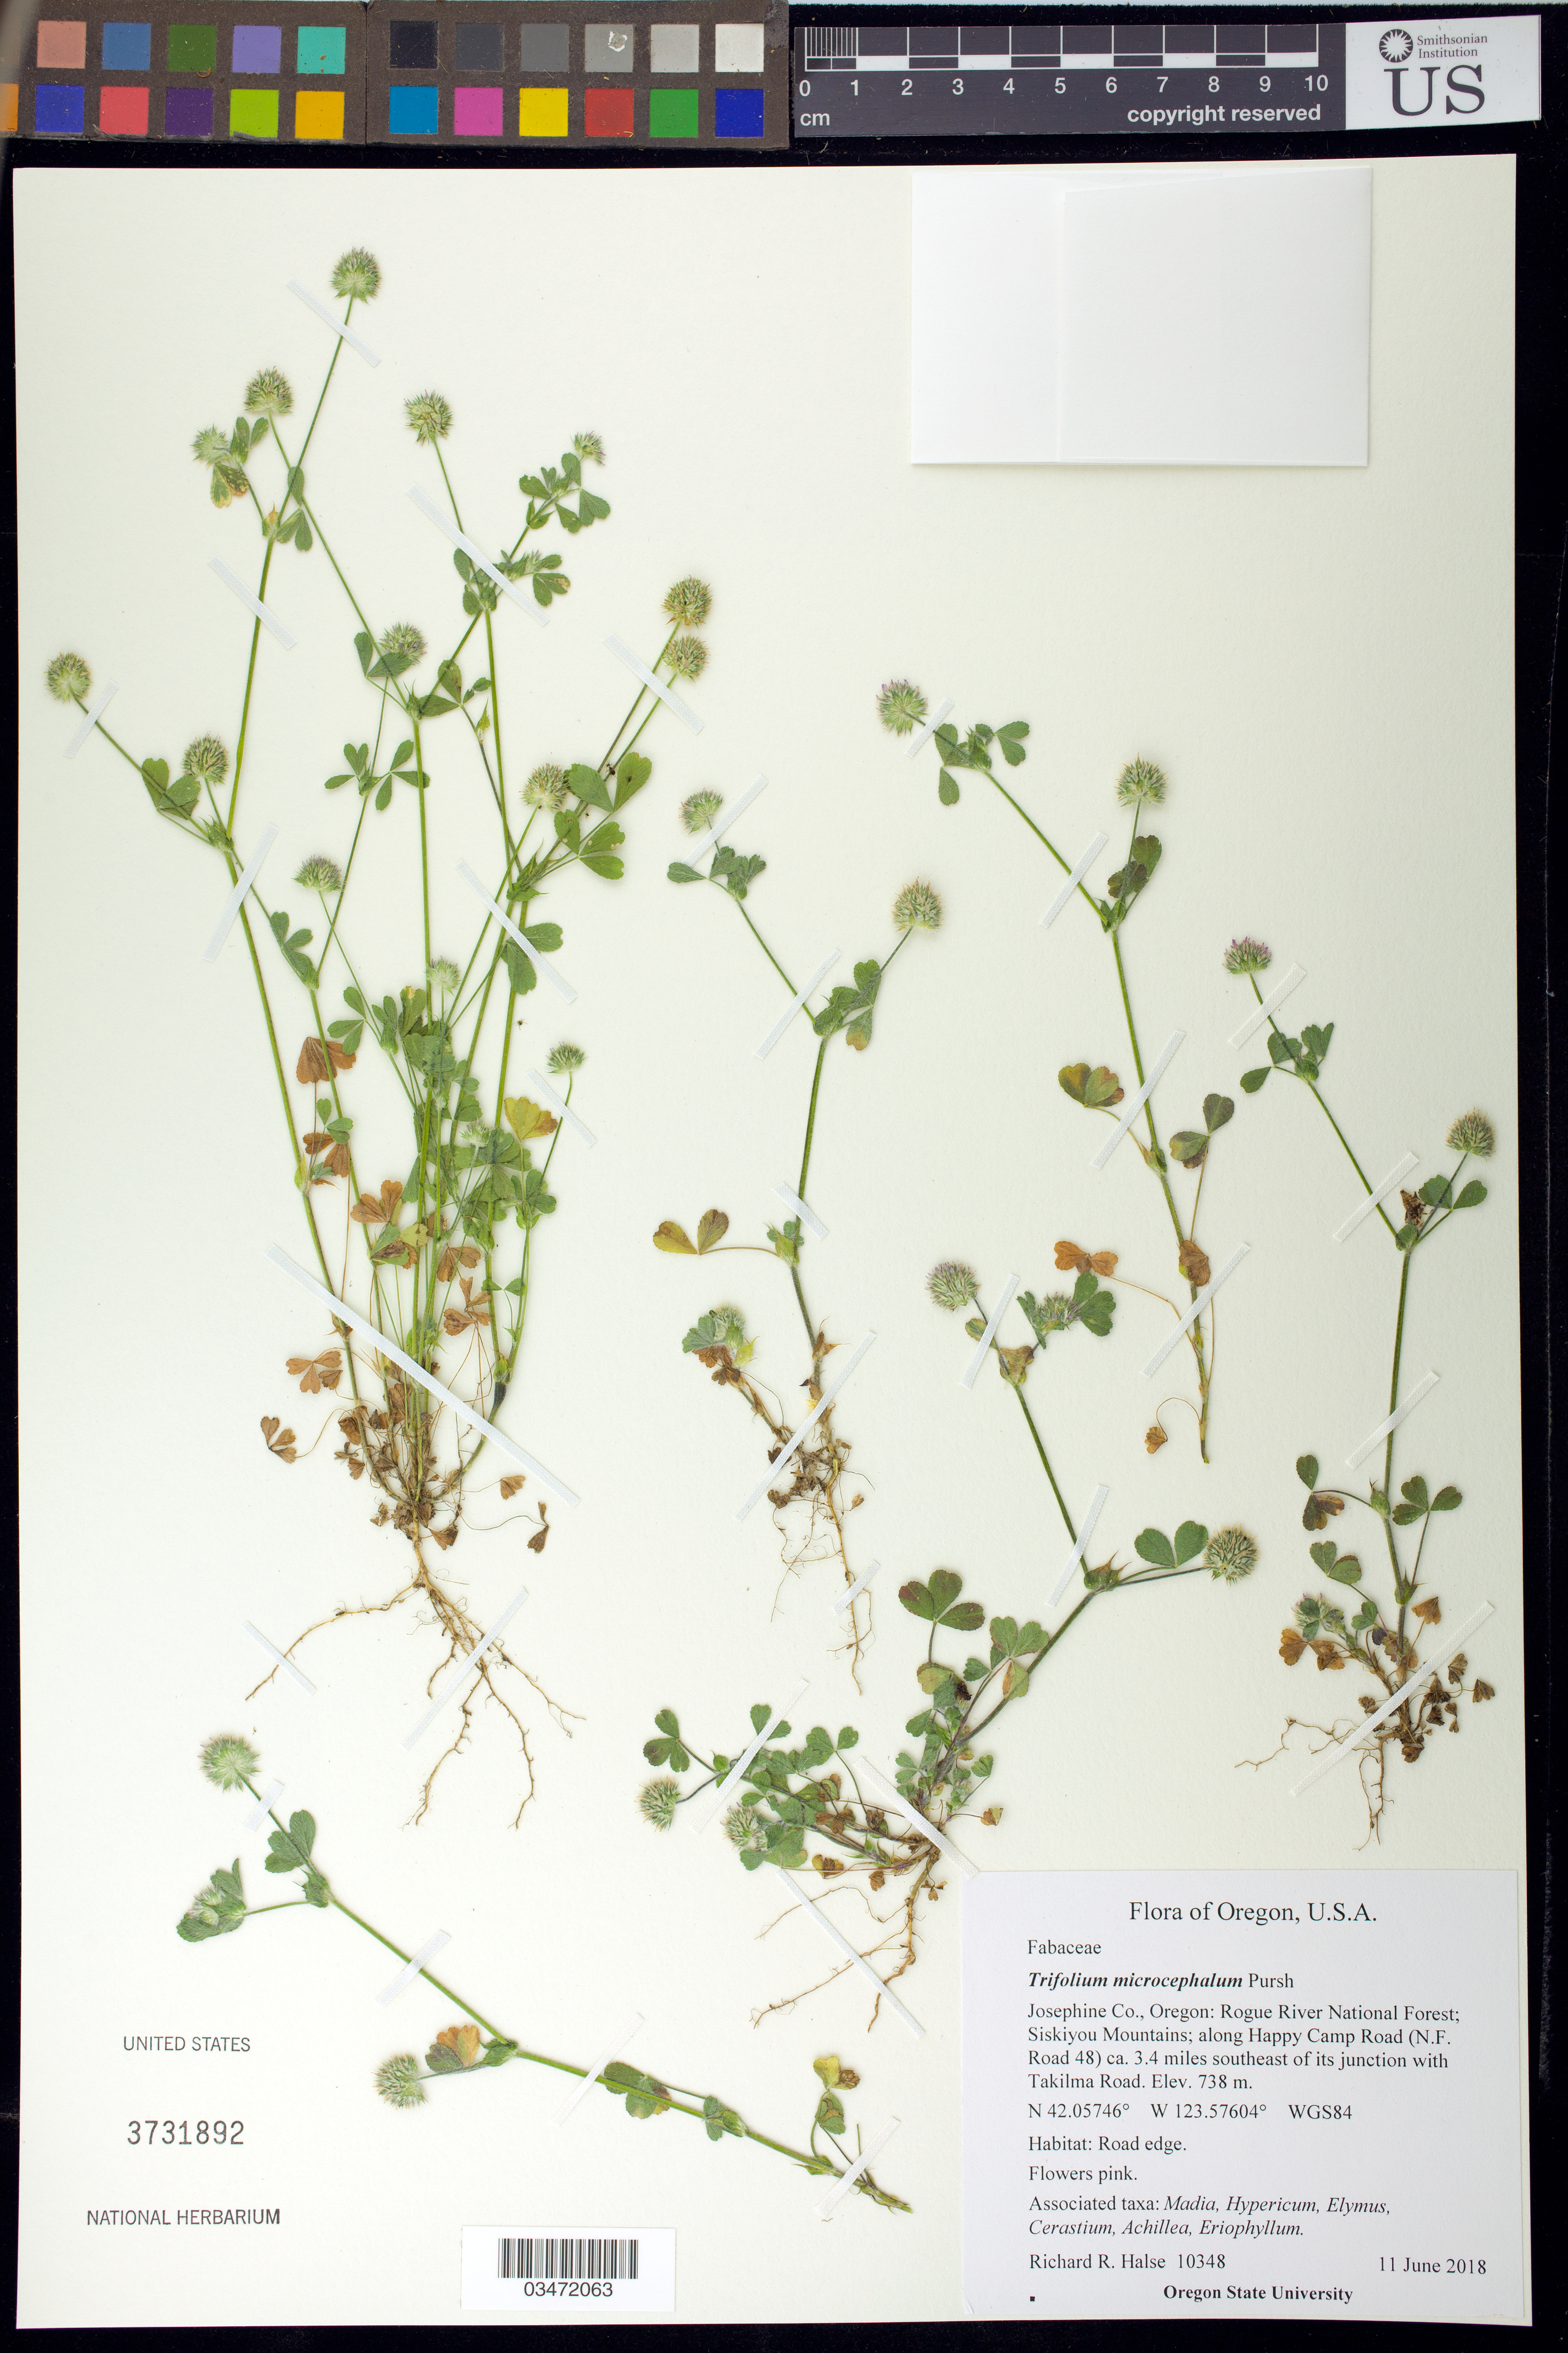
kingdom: Plantae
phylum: Tracheophyta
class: Magnoliopsida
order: Fabales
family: Fabaceae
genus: Trifolium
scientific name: Trifolium microcephalum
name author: Pursh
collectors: R. Halse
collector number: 10348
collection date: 2018-06-11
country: United States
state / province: Oregon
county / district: Josephine County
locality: Rogue River National Forest; Siskiyou Mountains; along Happy Camp road (N.F. Road 48), ca. 3.4 miles SE of its junction with Takilma Road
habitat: Road edge. Associated taxa: Madia, Hypericum, Elymus, Cerastium, Achillea, Eriophyllum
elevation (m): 738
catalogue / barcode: US 3731892